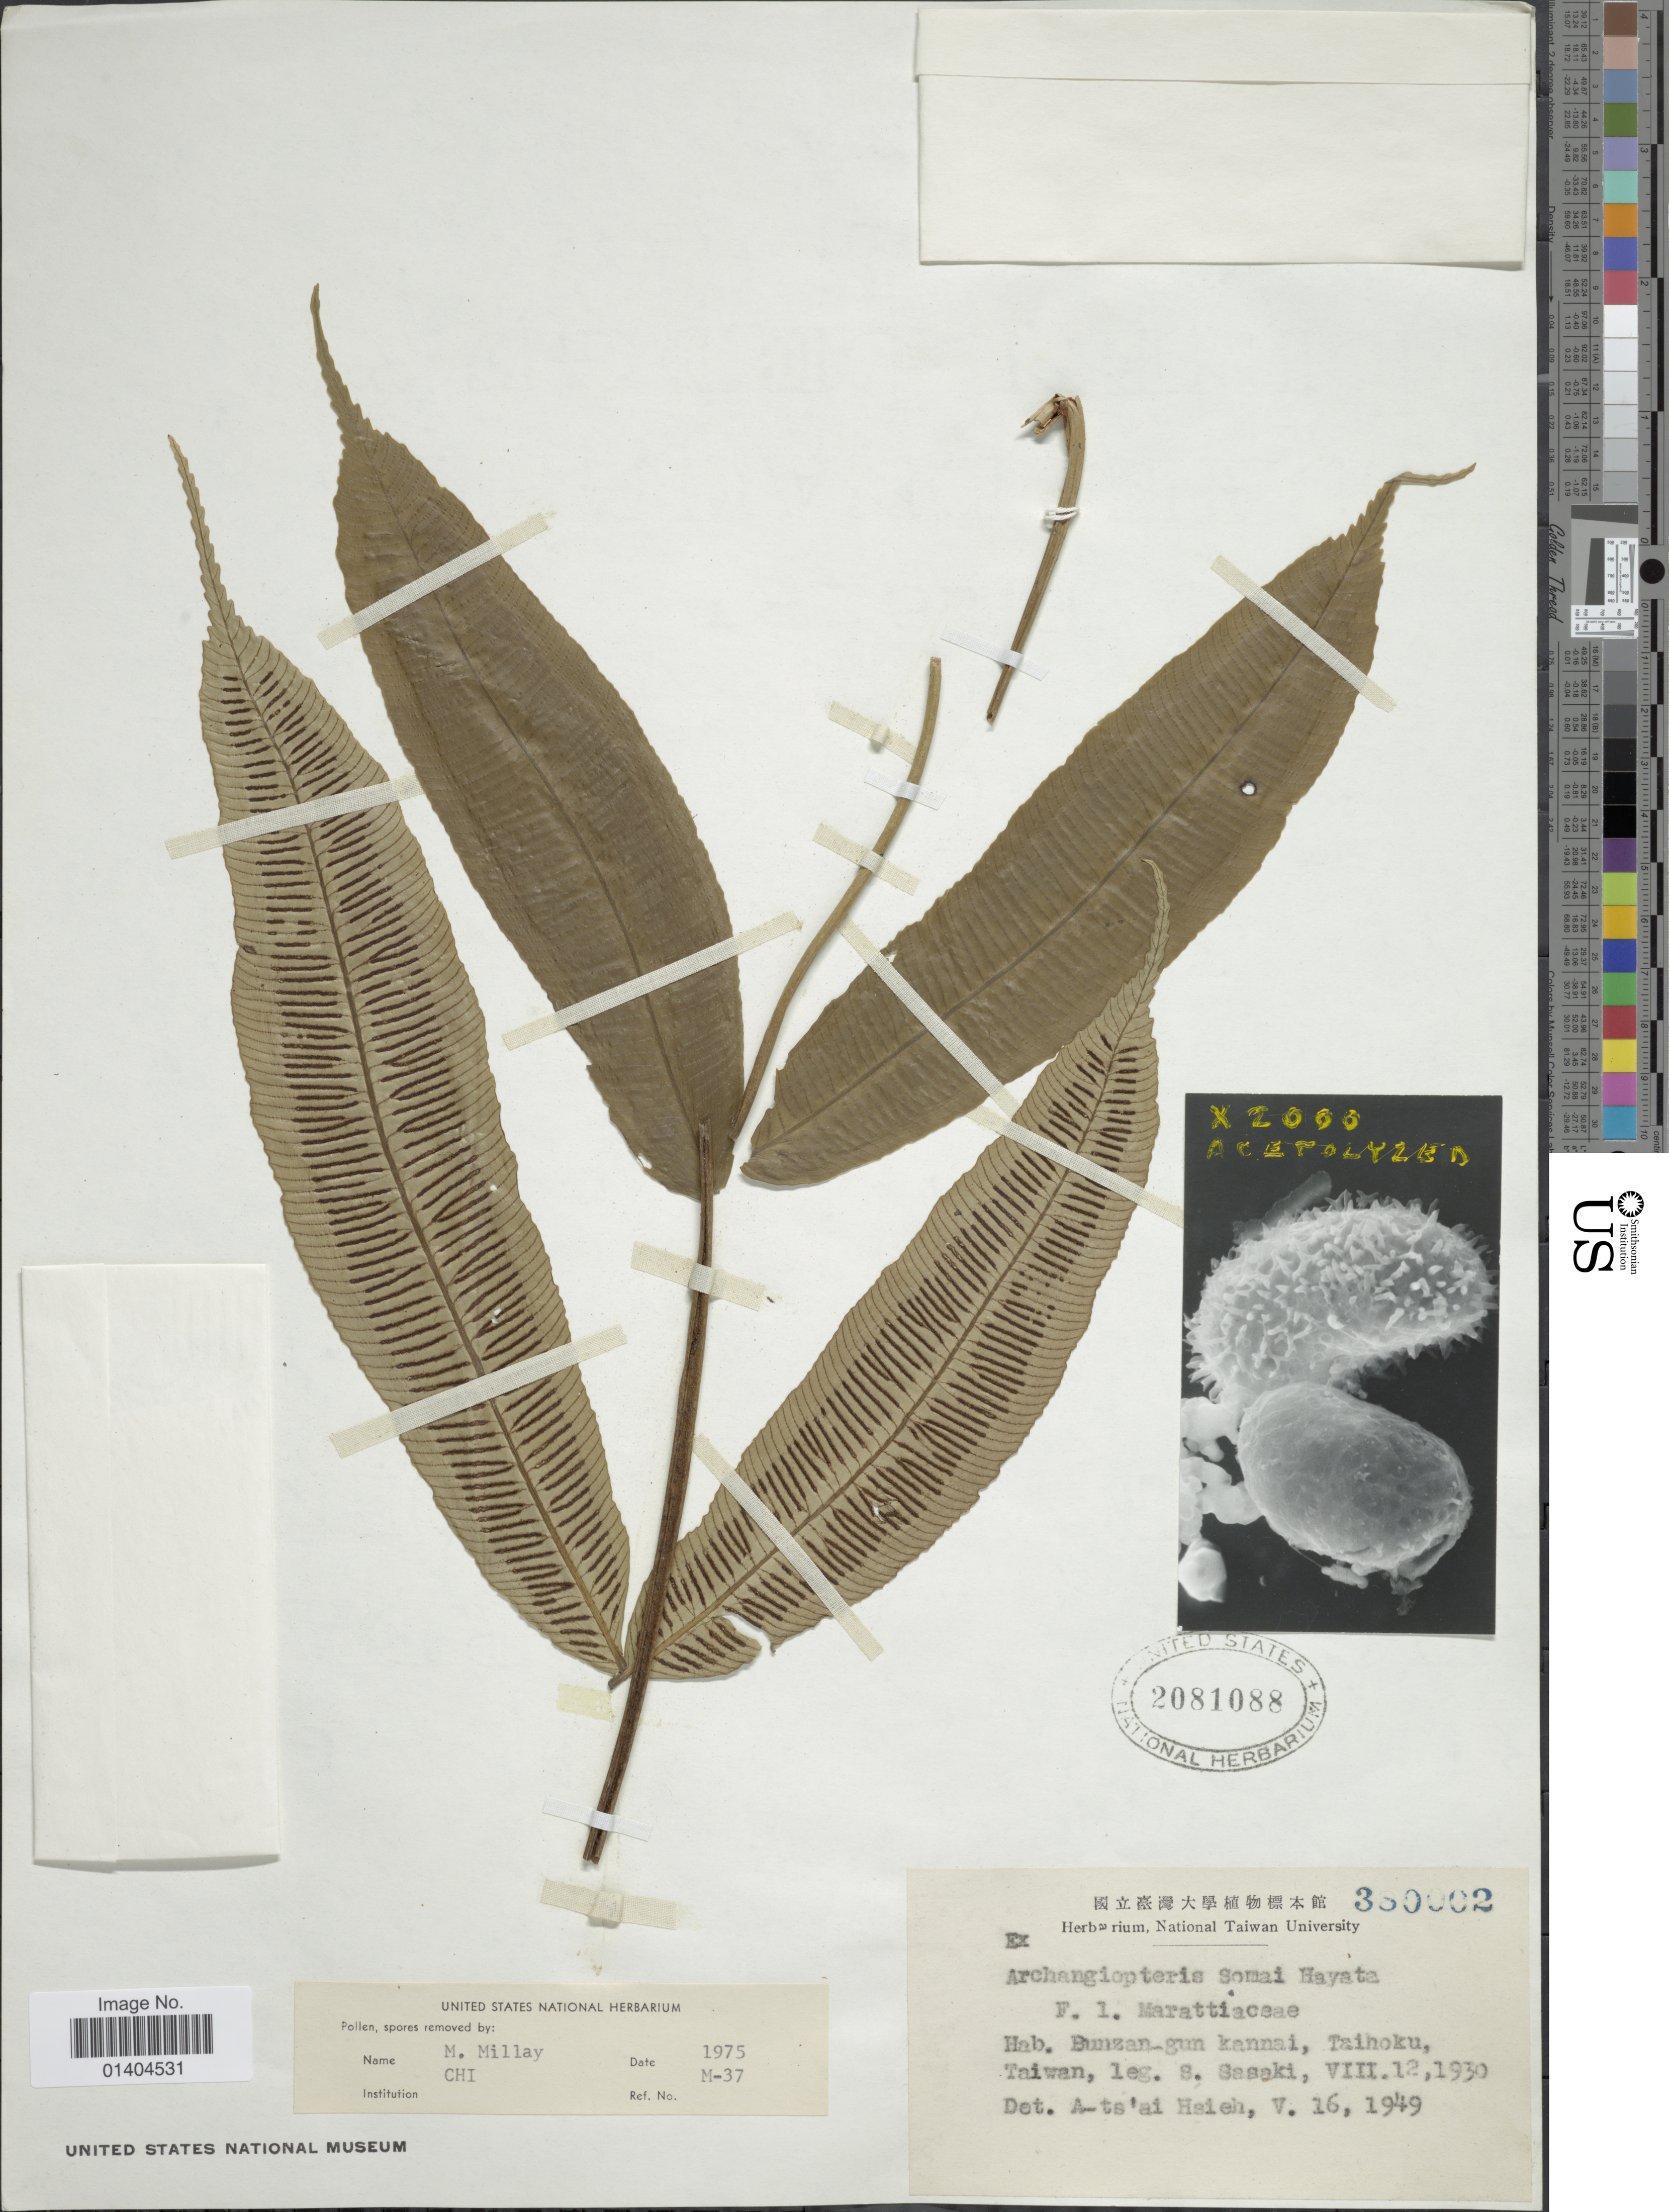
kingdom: Plantae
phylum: Tracheophyta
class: Polypodiopsida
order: Marattiales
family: Marattiaceae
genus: Angiopteris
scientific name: Angiopteris somae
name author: (Hayata) Makino & Nemoto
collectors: S. Sasaki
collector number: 380002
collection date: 1930-08-12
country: Taiwan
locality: Bunzan-gun kannai, Taihoku.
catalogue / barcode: US 2081088